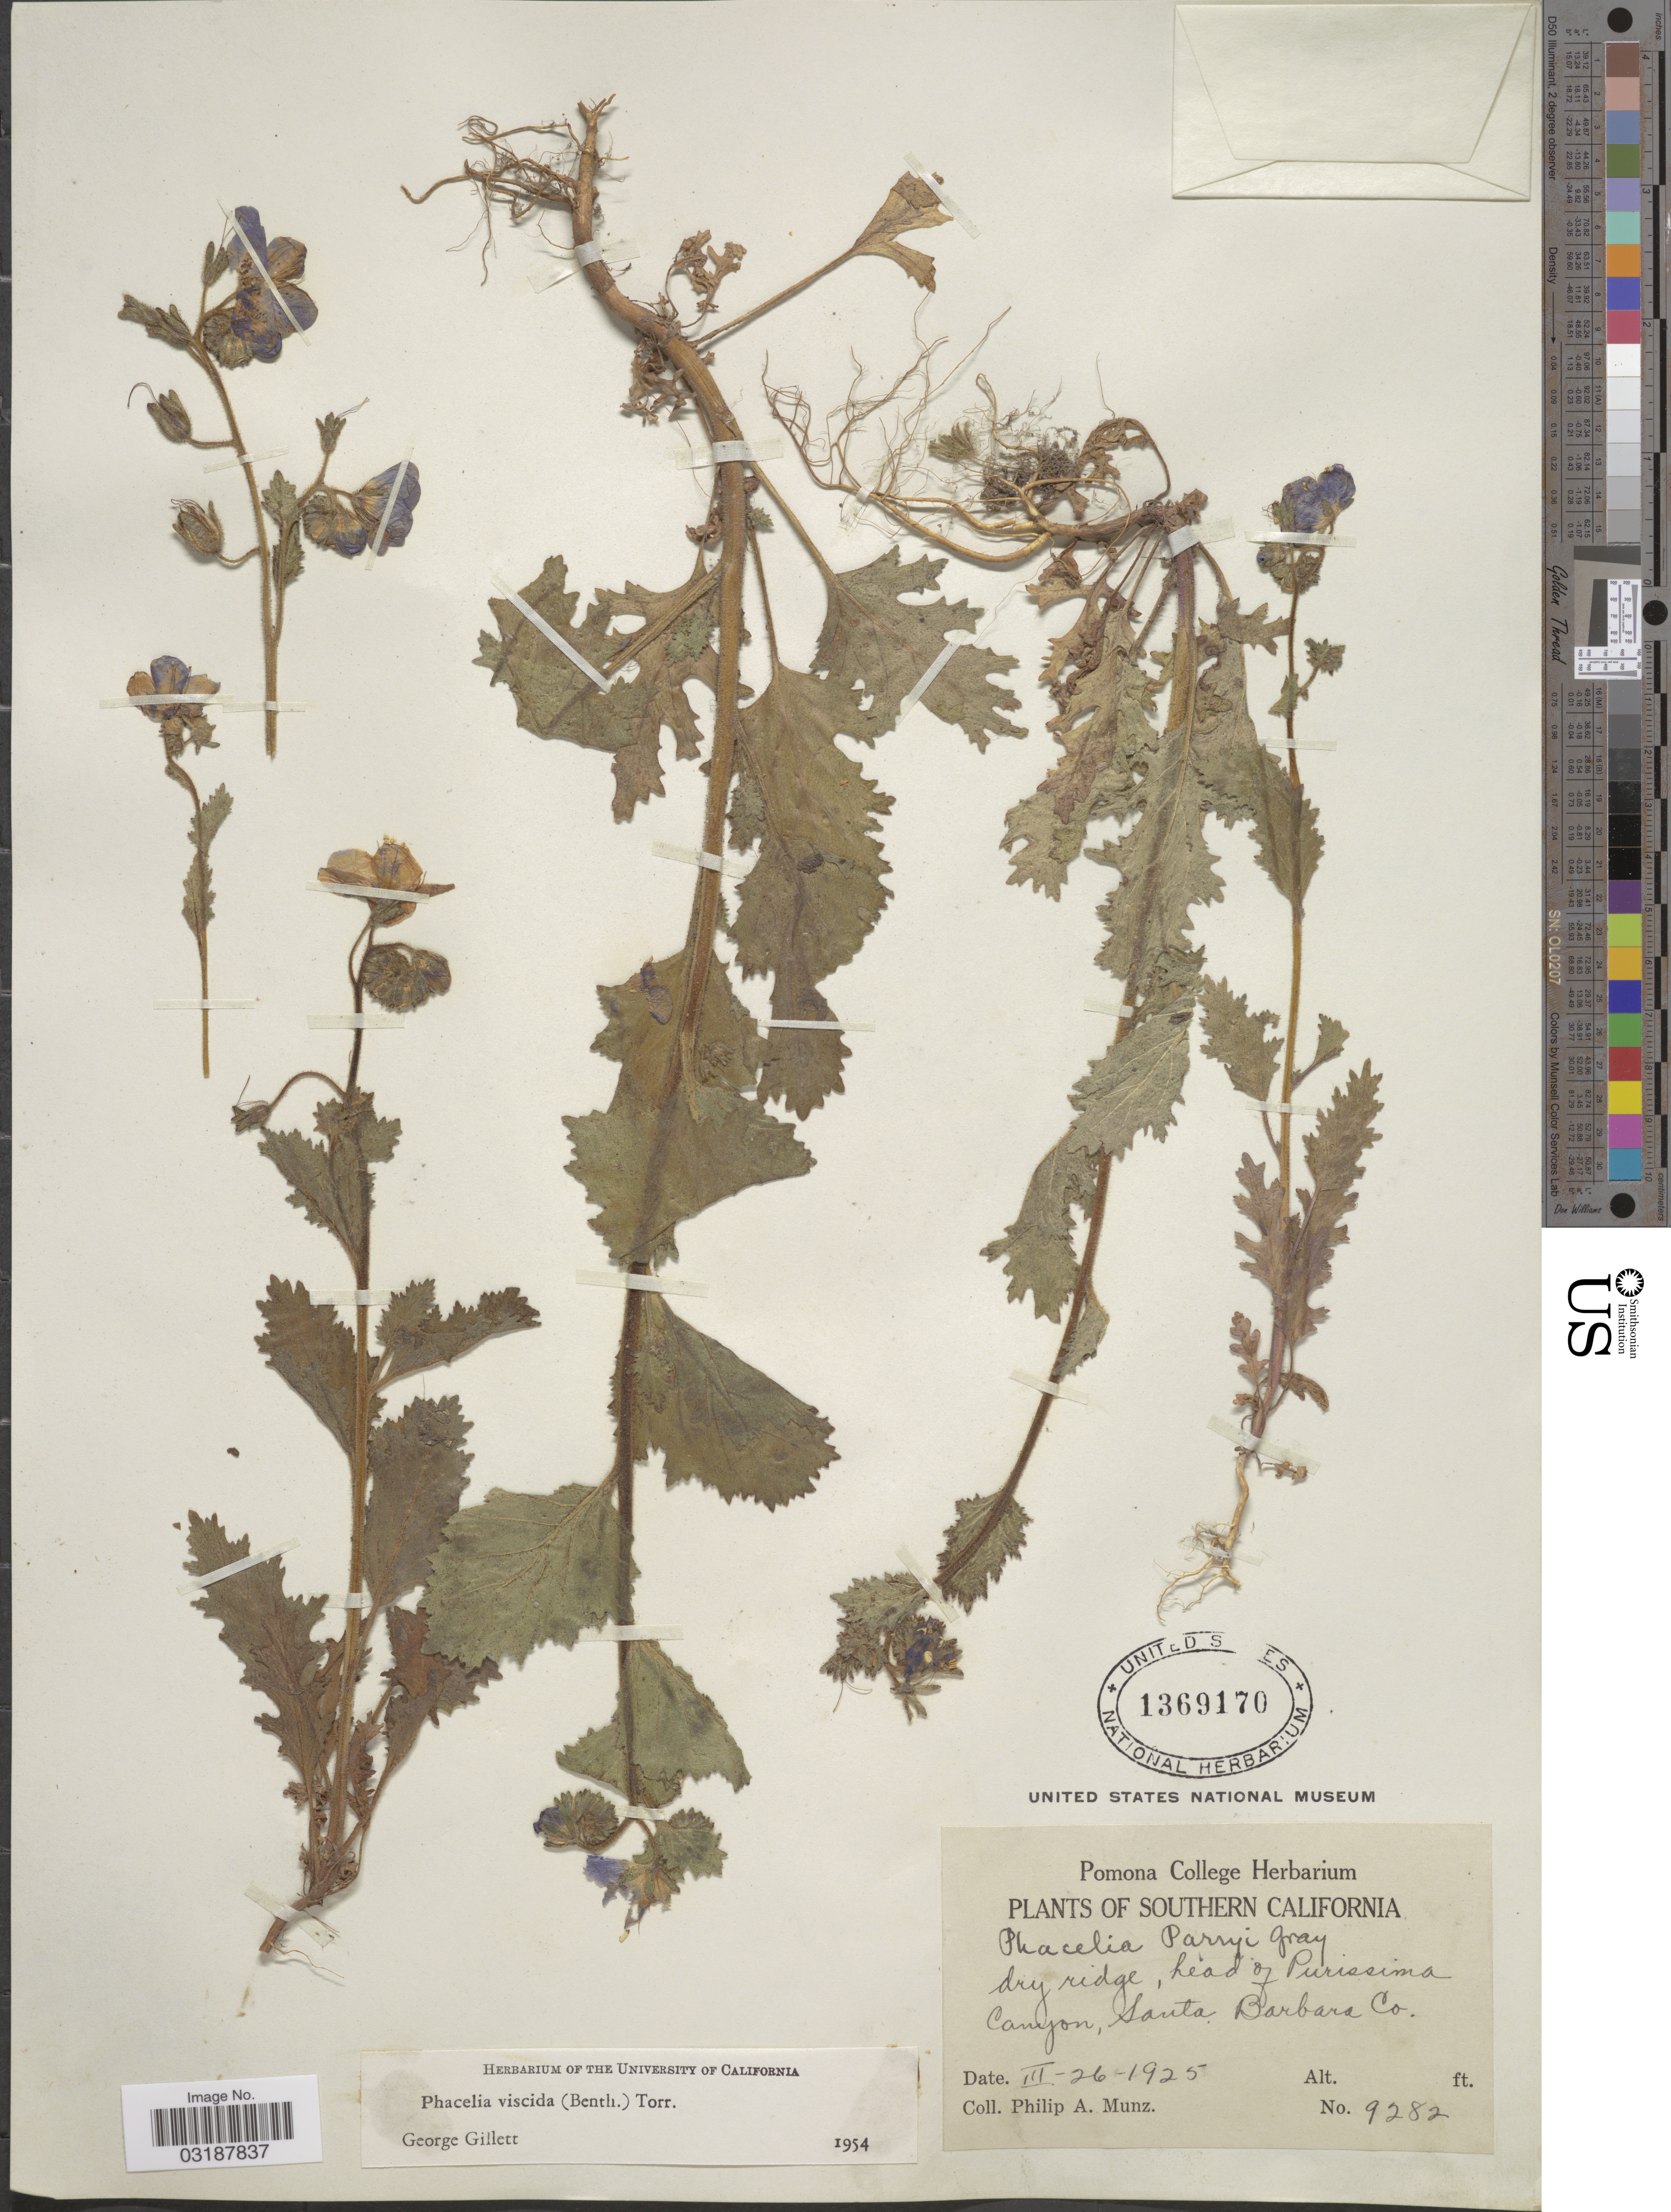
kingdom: Plantae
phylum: Tracheophyta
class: Magnoliopsida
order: Boraginales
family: Hydrophyllaceae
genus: Phacelia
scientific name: Phacelia viscida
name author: (Benth.) Torr.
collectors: P. A. Munz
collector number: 9282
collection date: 1925-03-26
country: United States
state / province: California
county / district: Santa Barbara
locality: Southern California, dry ridge, head of Purissima Canyon, Santa Barbara Co.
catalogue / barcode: US 1369170